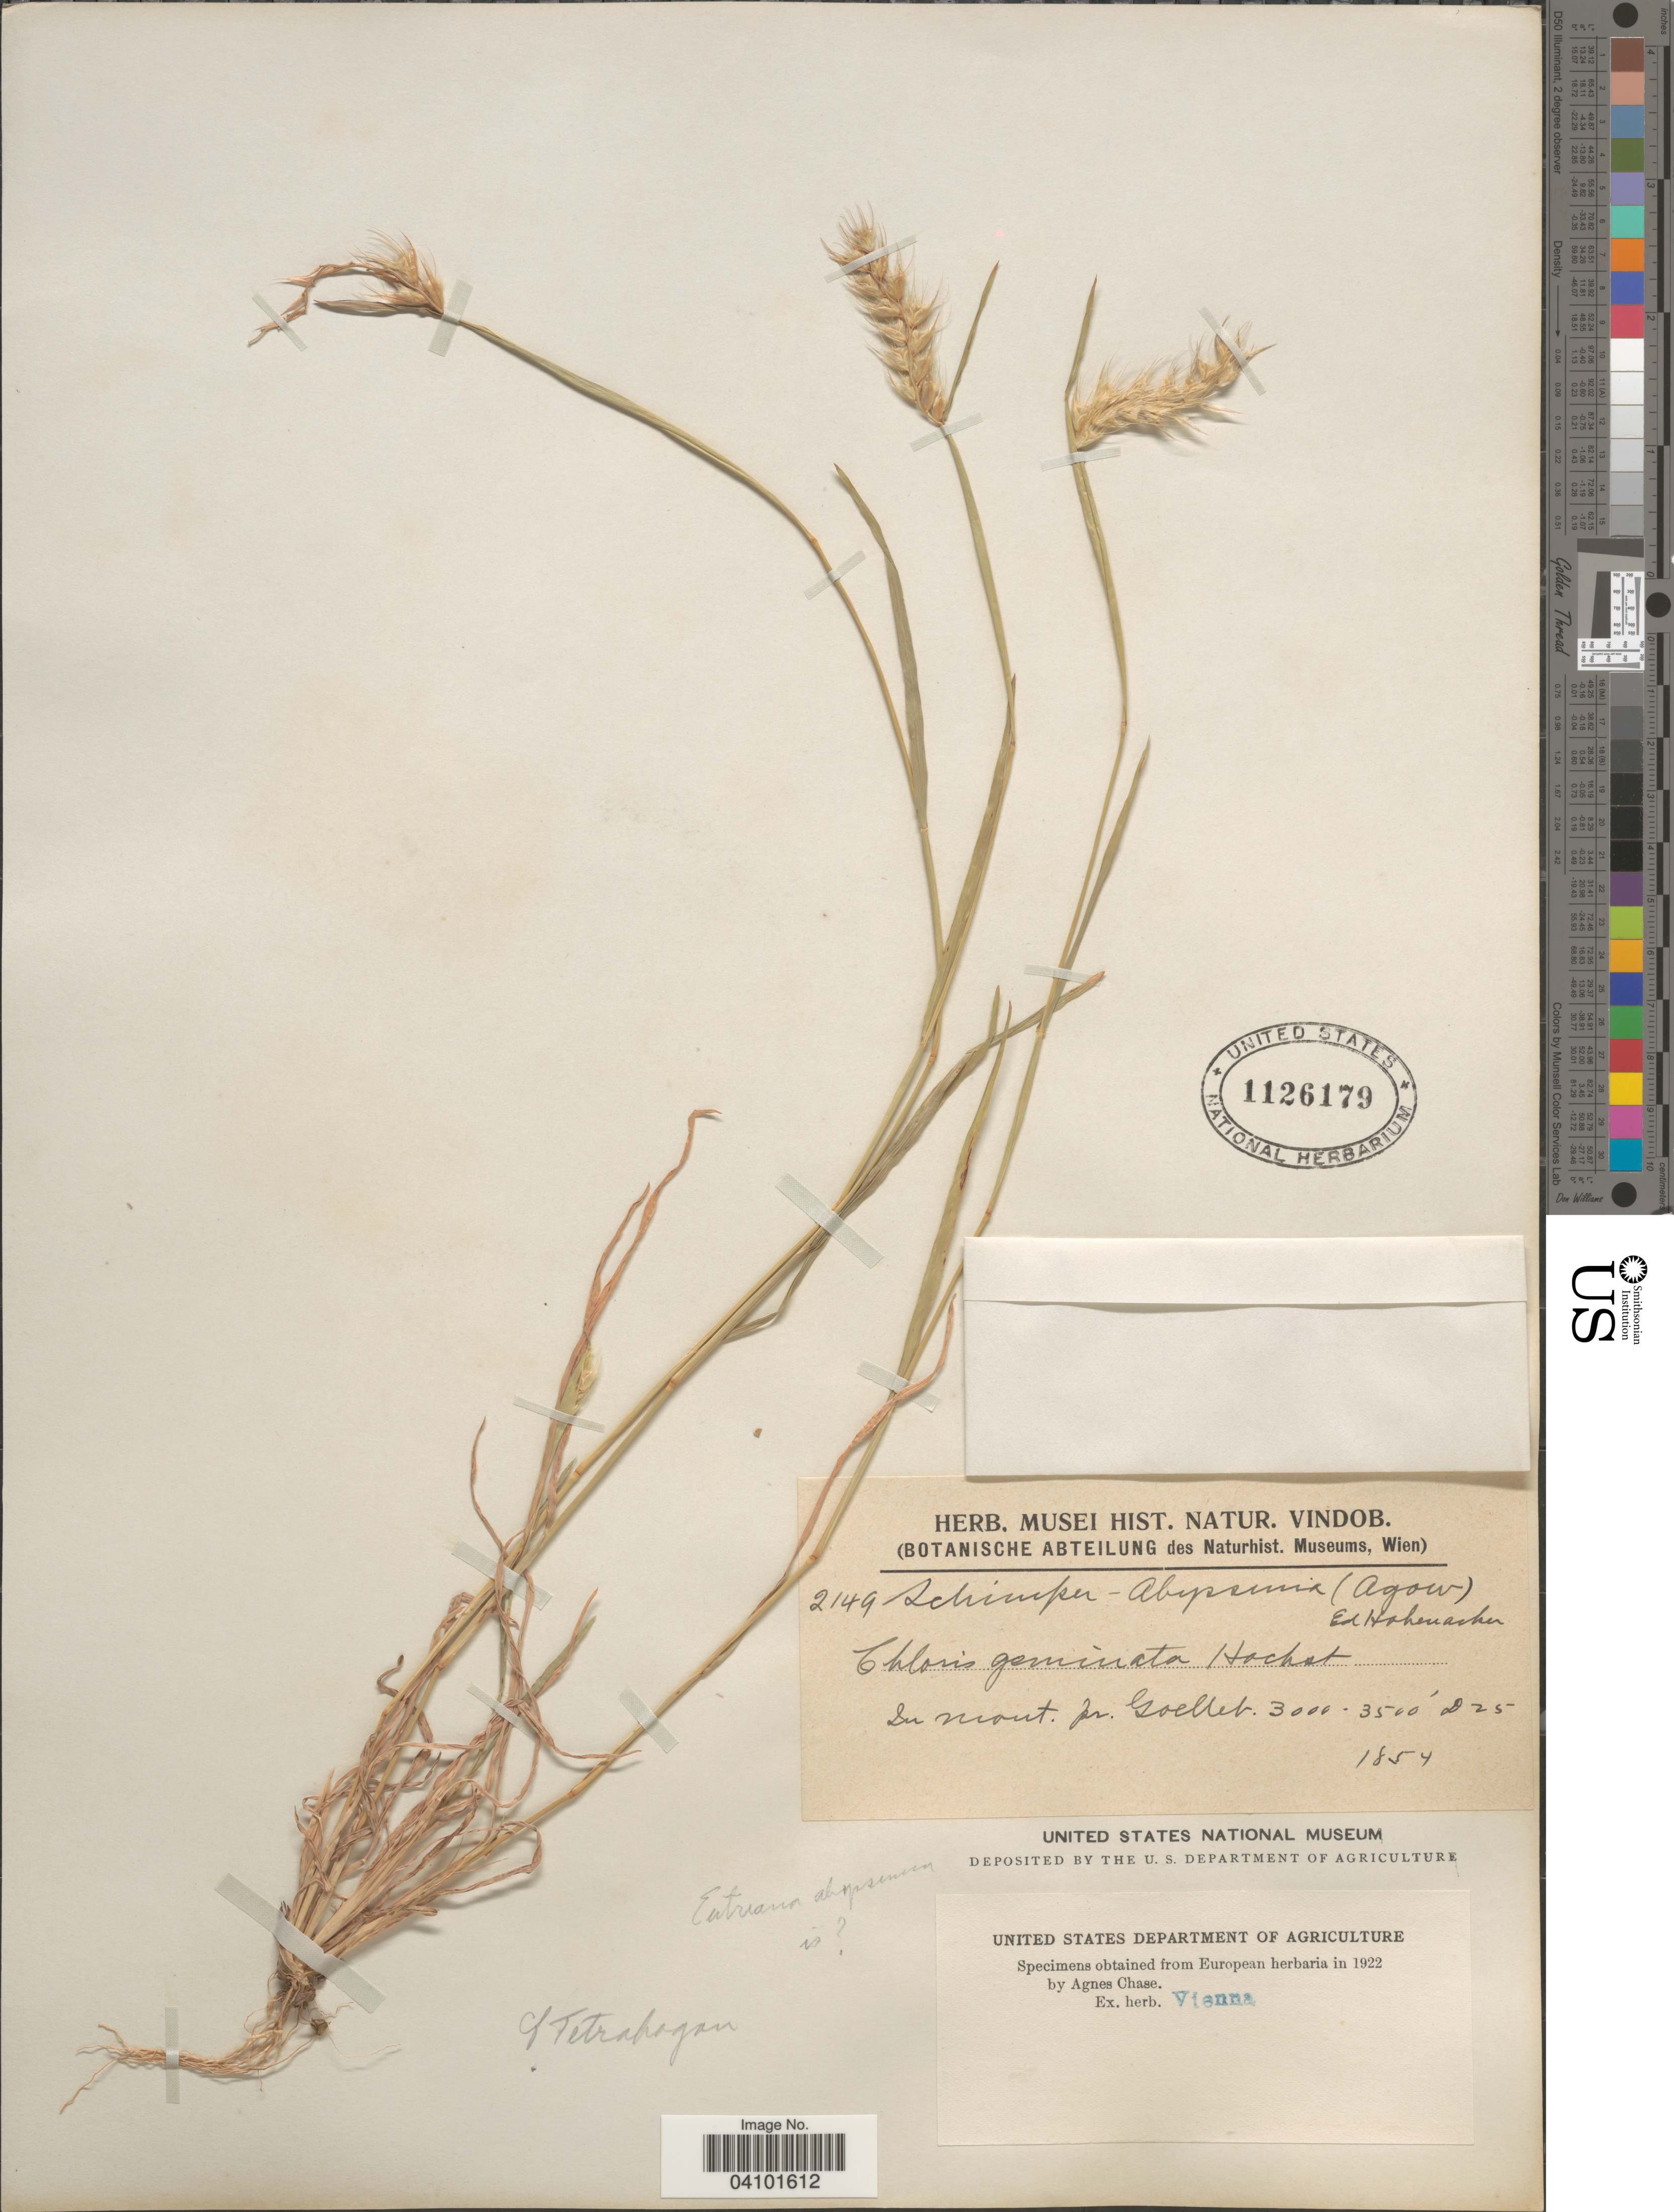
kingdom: Plantae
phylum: Tracheophyta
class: Liliopsida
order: Poales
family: Poaceae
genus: Tetrapogon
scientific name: Tetrapogon cenchriformis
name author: (A. Rich.) Clayton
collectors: -. Schimper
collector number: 2149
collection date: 1854-12-25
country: Ethiopia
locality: Abyssinia (Agow). In mont. pr. Goelleb.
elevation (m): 914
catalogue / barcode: US 1126179